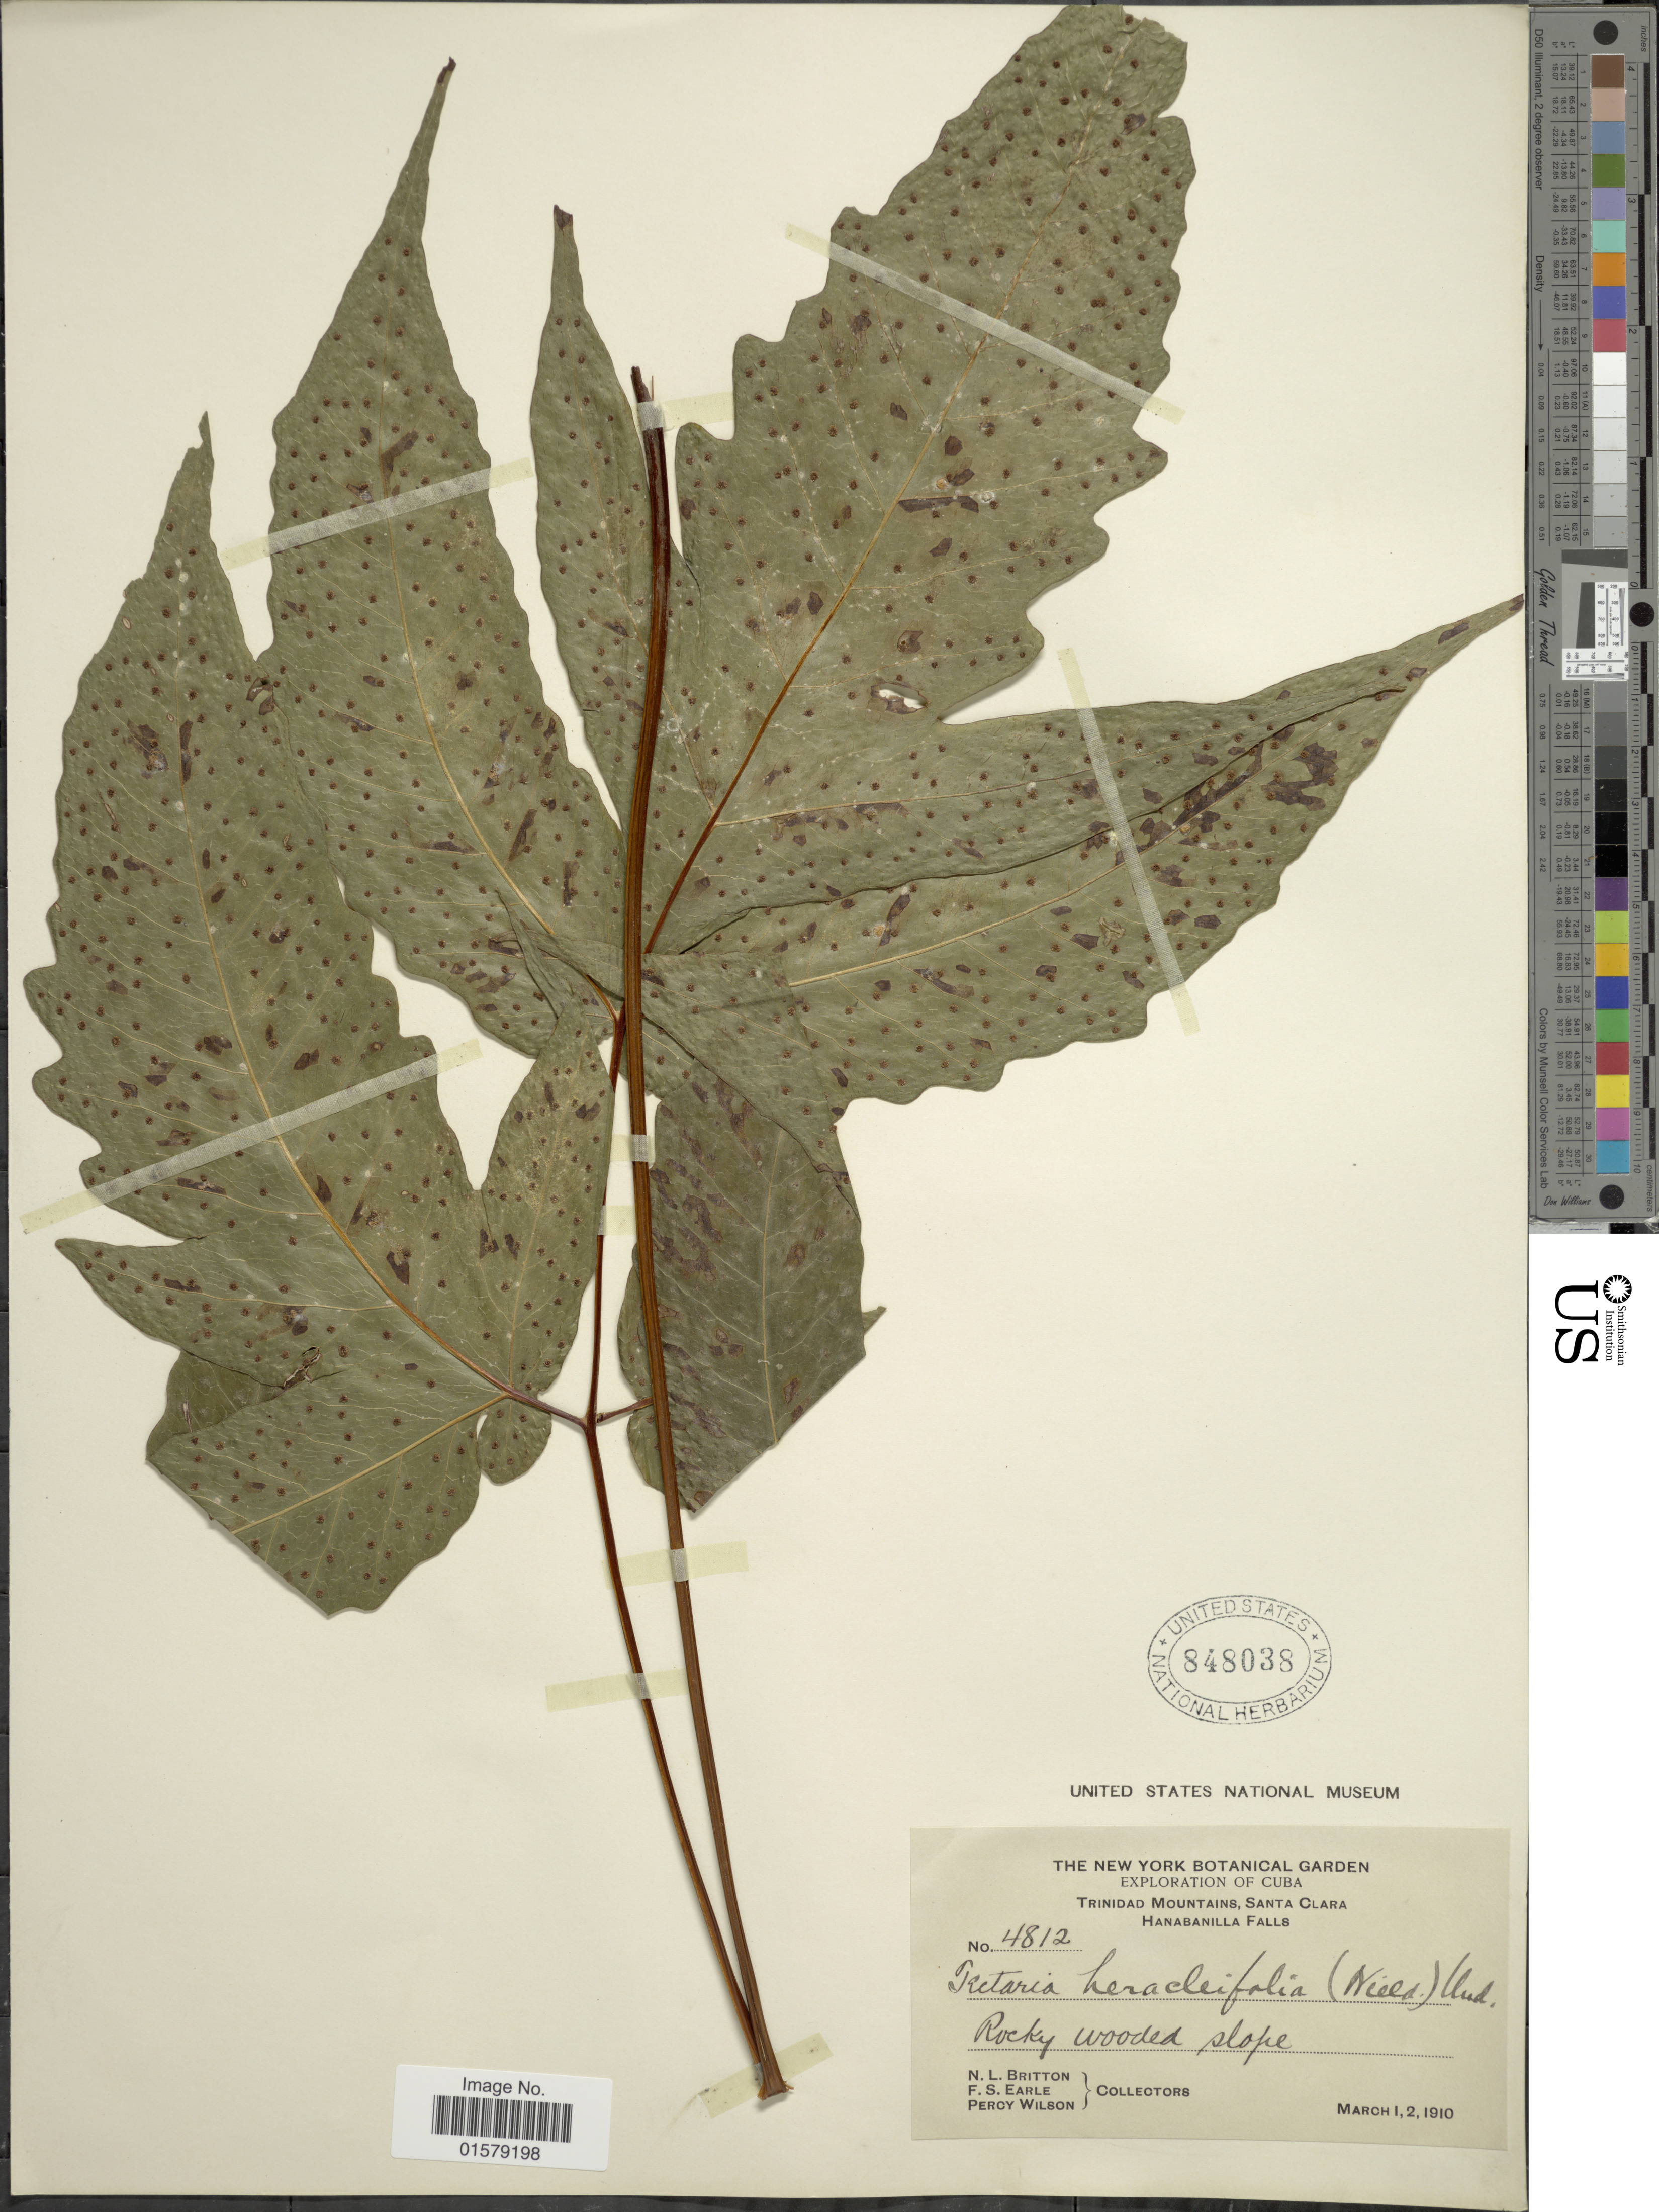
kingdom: Plantae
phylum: Tracheophyta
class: Polypodiopsida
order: Polypodiales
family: Tectariaceae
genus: Tectaria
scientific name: Tectaria heracleifolia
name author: (Willd.) Underw.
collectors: N. Britton, F. S. Earle & P. Wilson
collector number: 4812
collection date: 1910-03-01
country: Cuba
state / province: Las Villas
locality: Trinidad Mountains, Santa Clara, Hanabanilla Falls, rocky wooded slope.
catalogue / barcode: US 848038